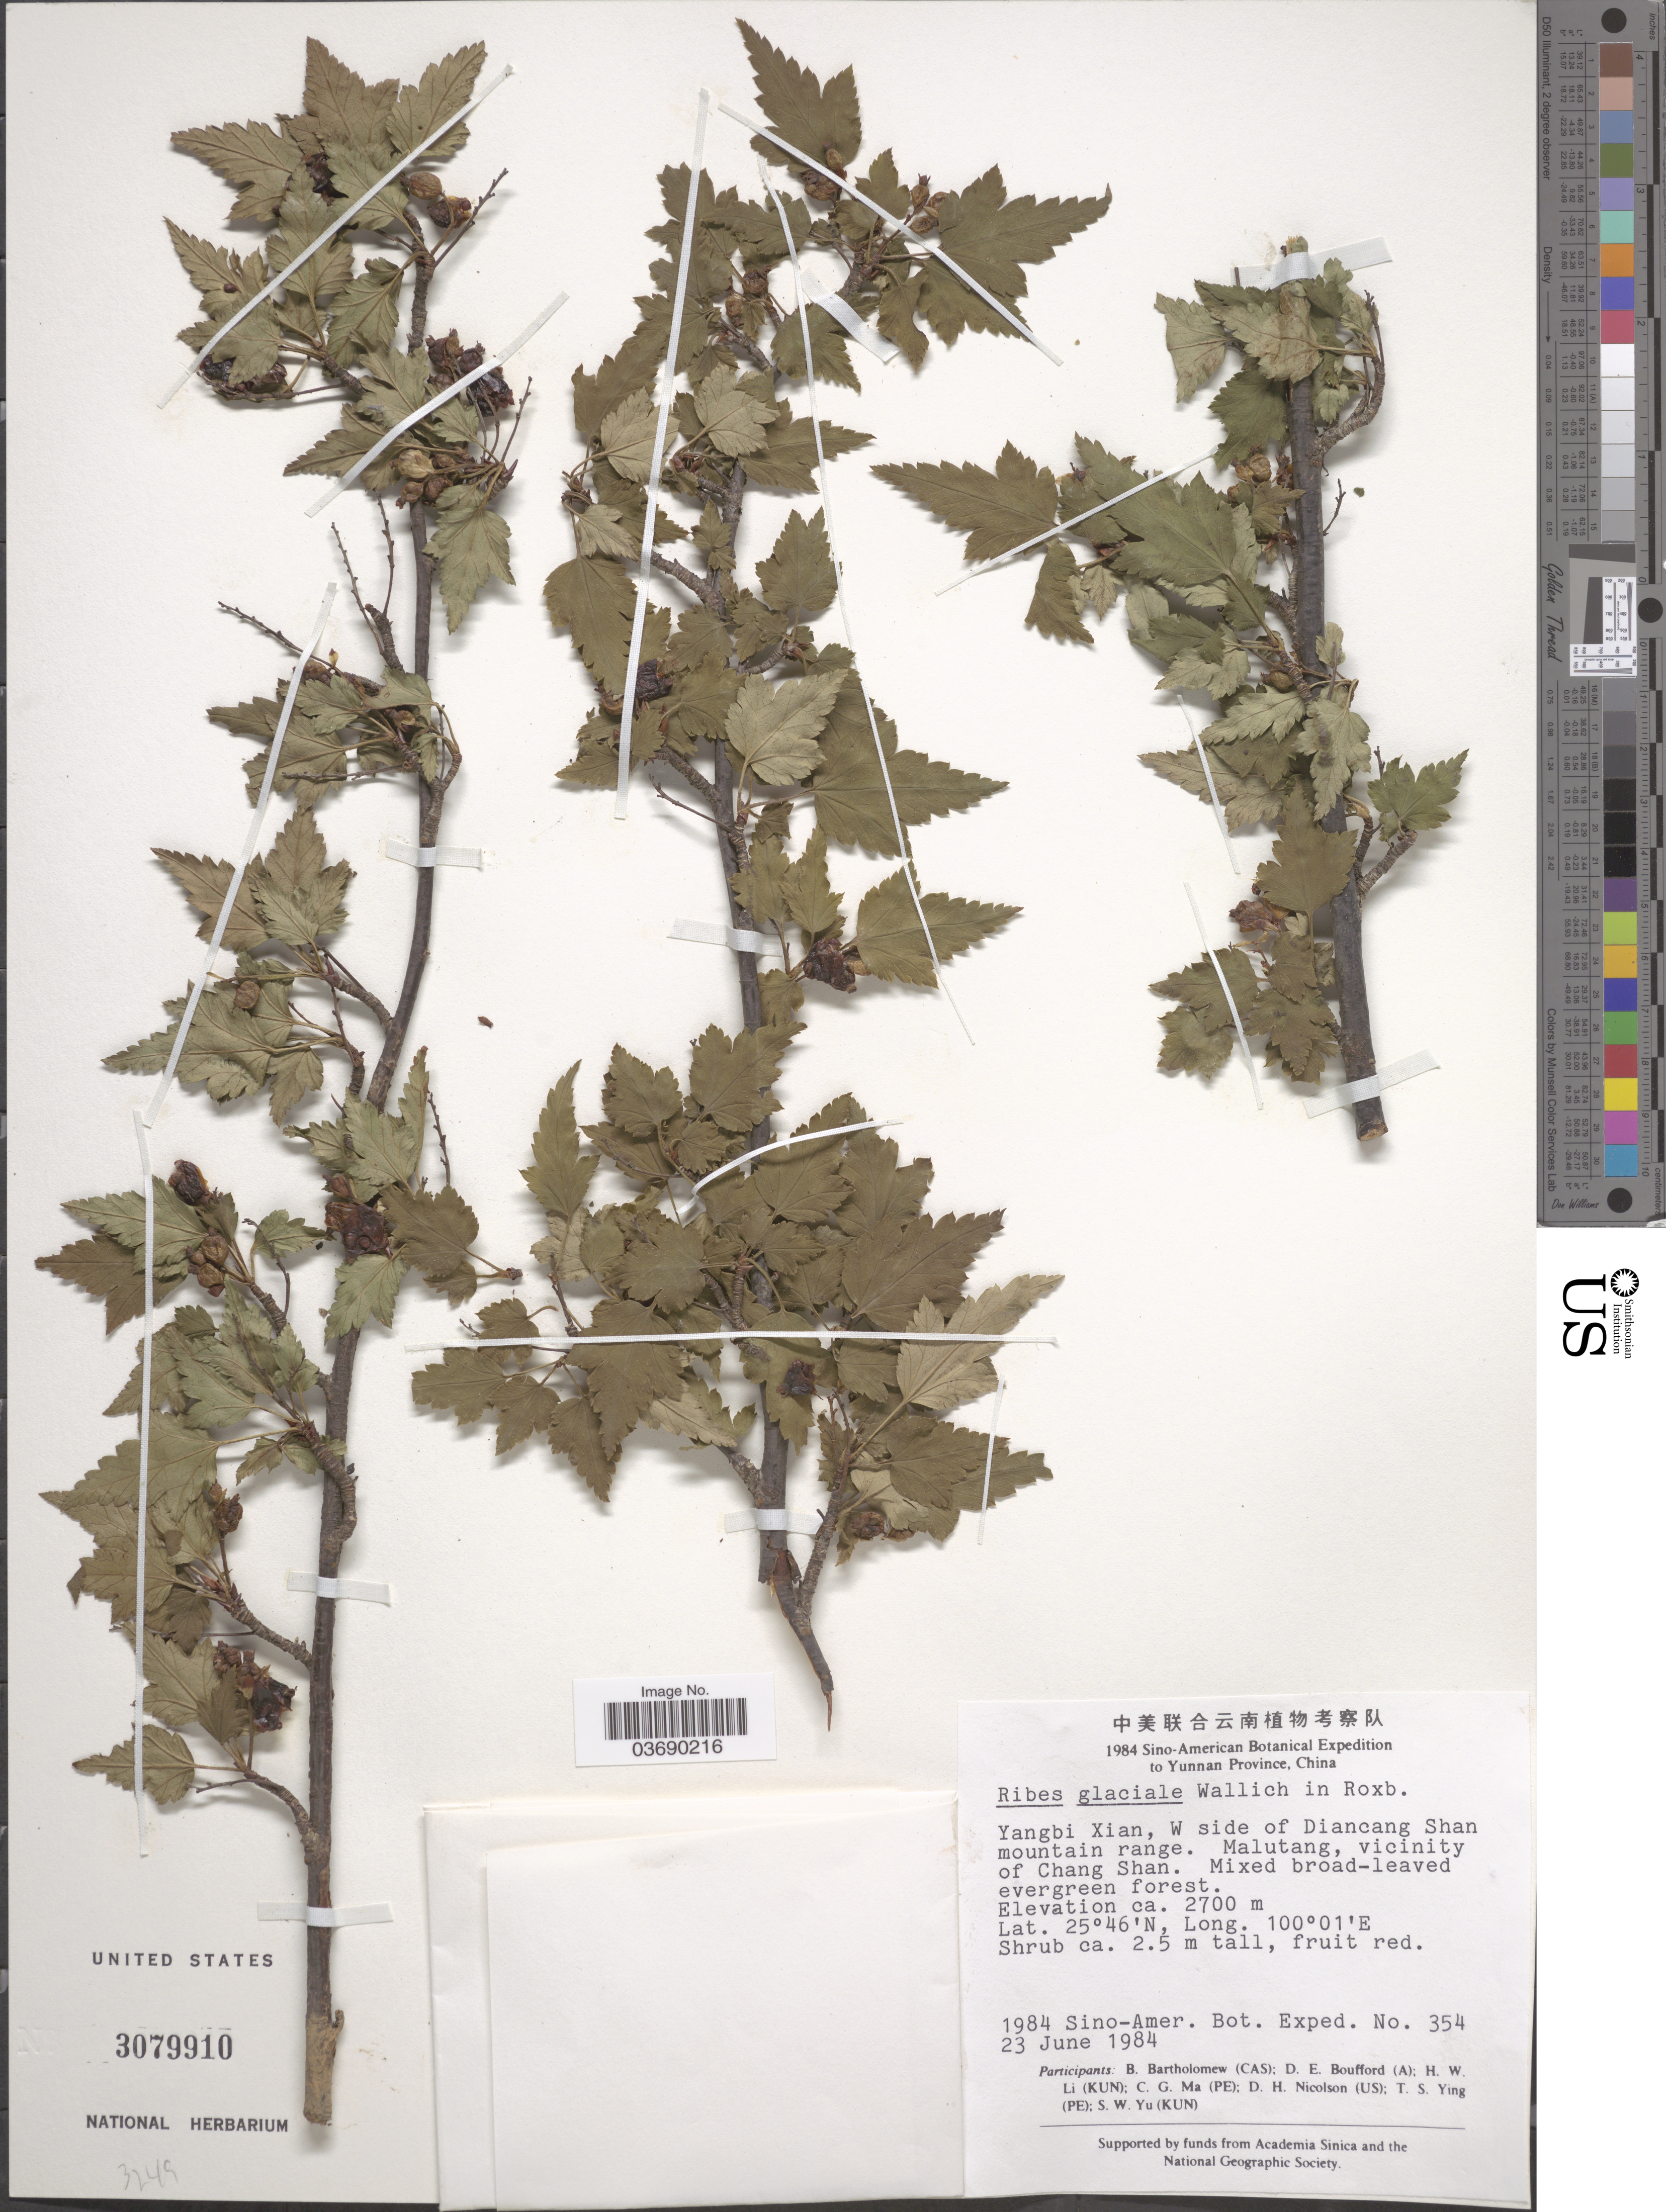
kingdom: Plantae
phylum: Tracheophyta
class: Magnoliopsida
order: Saxifragales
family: Grossulariaceae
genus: Ribes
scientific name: Ribes glaciale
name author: Wall.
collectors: Sino-Amer. Bot. Exped. 1984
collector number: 354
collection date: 1984-06-23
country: China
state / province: Yunnan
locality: Yangbi Xian, W side of Diancang Shan mountain range. Malutang, vicinity of Chang Shan.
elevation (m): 2700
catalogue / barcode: US 3079910